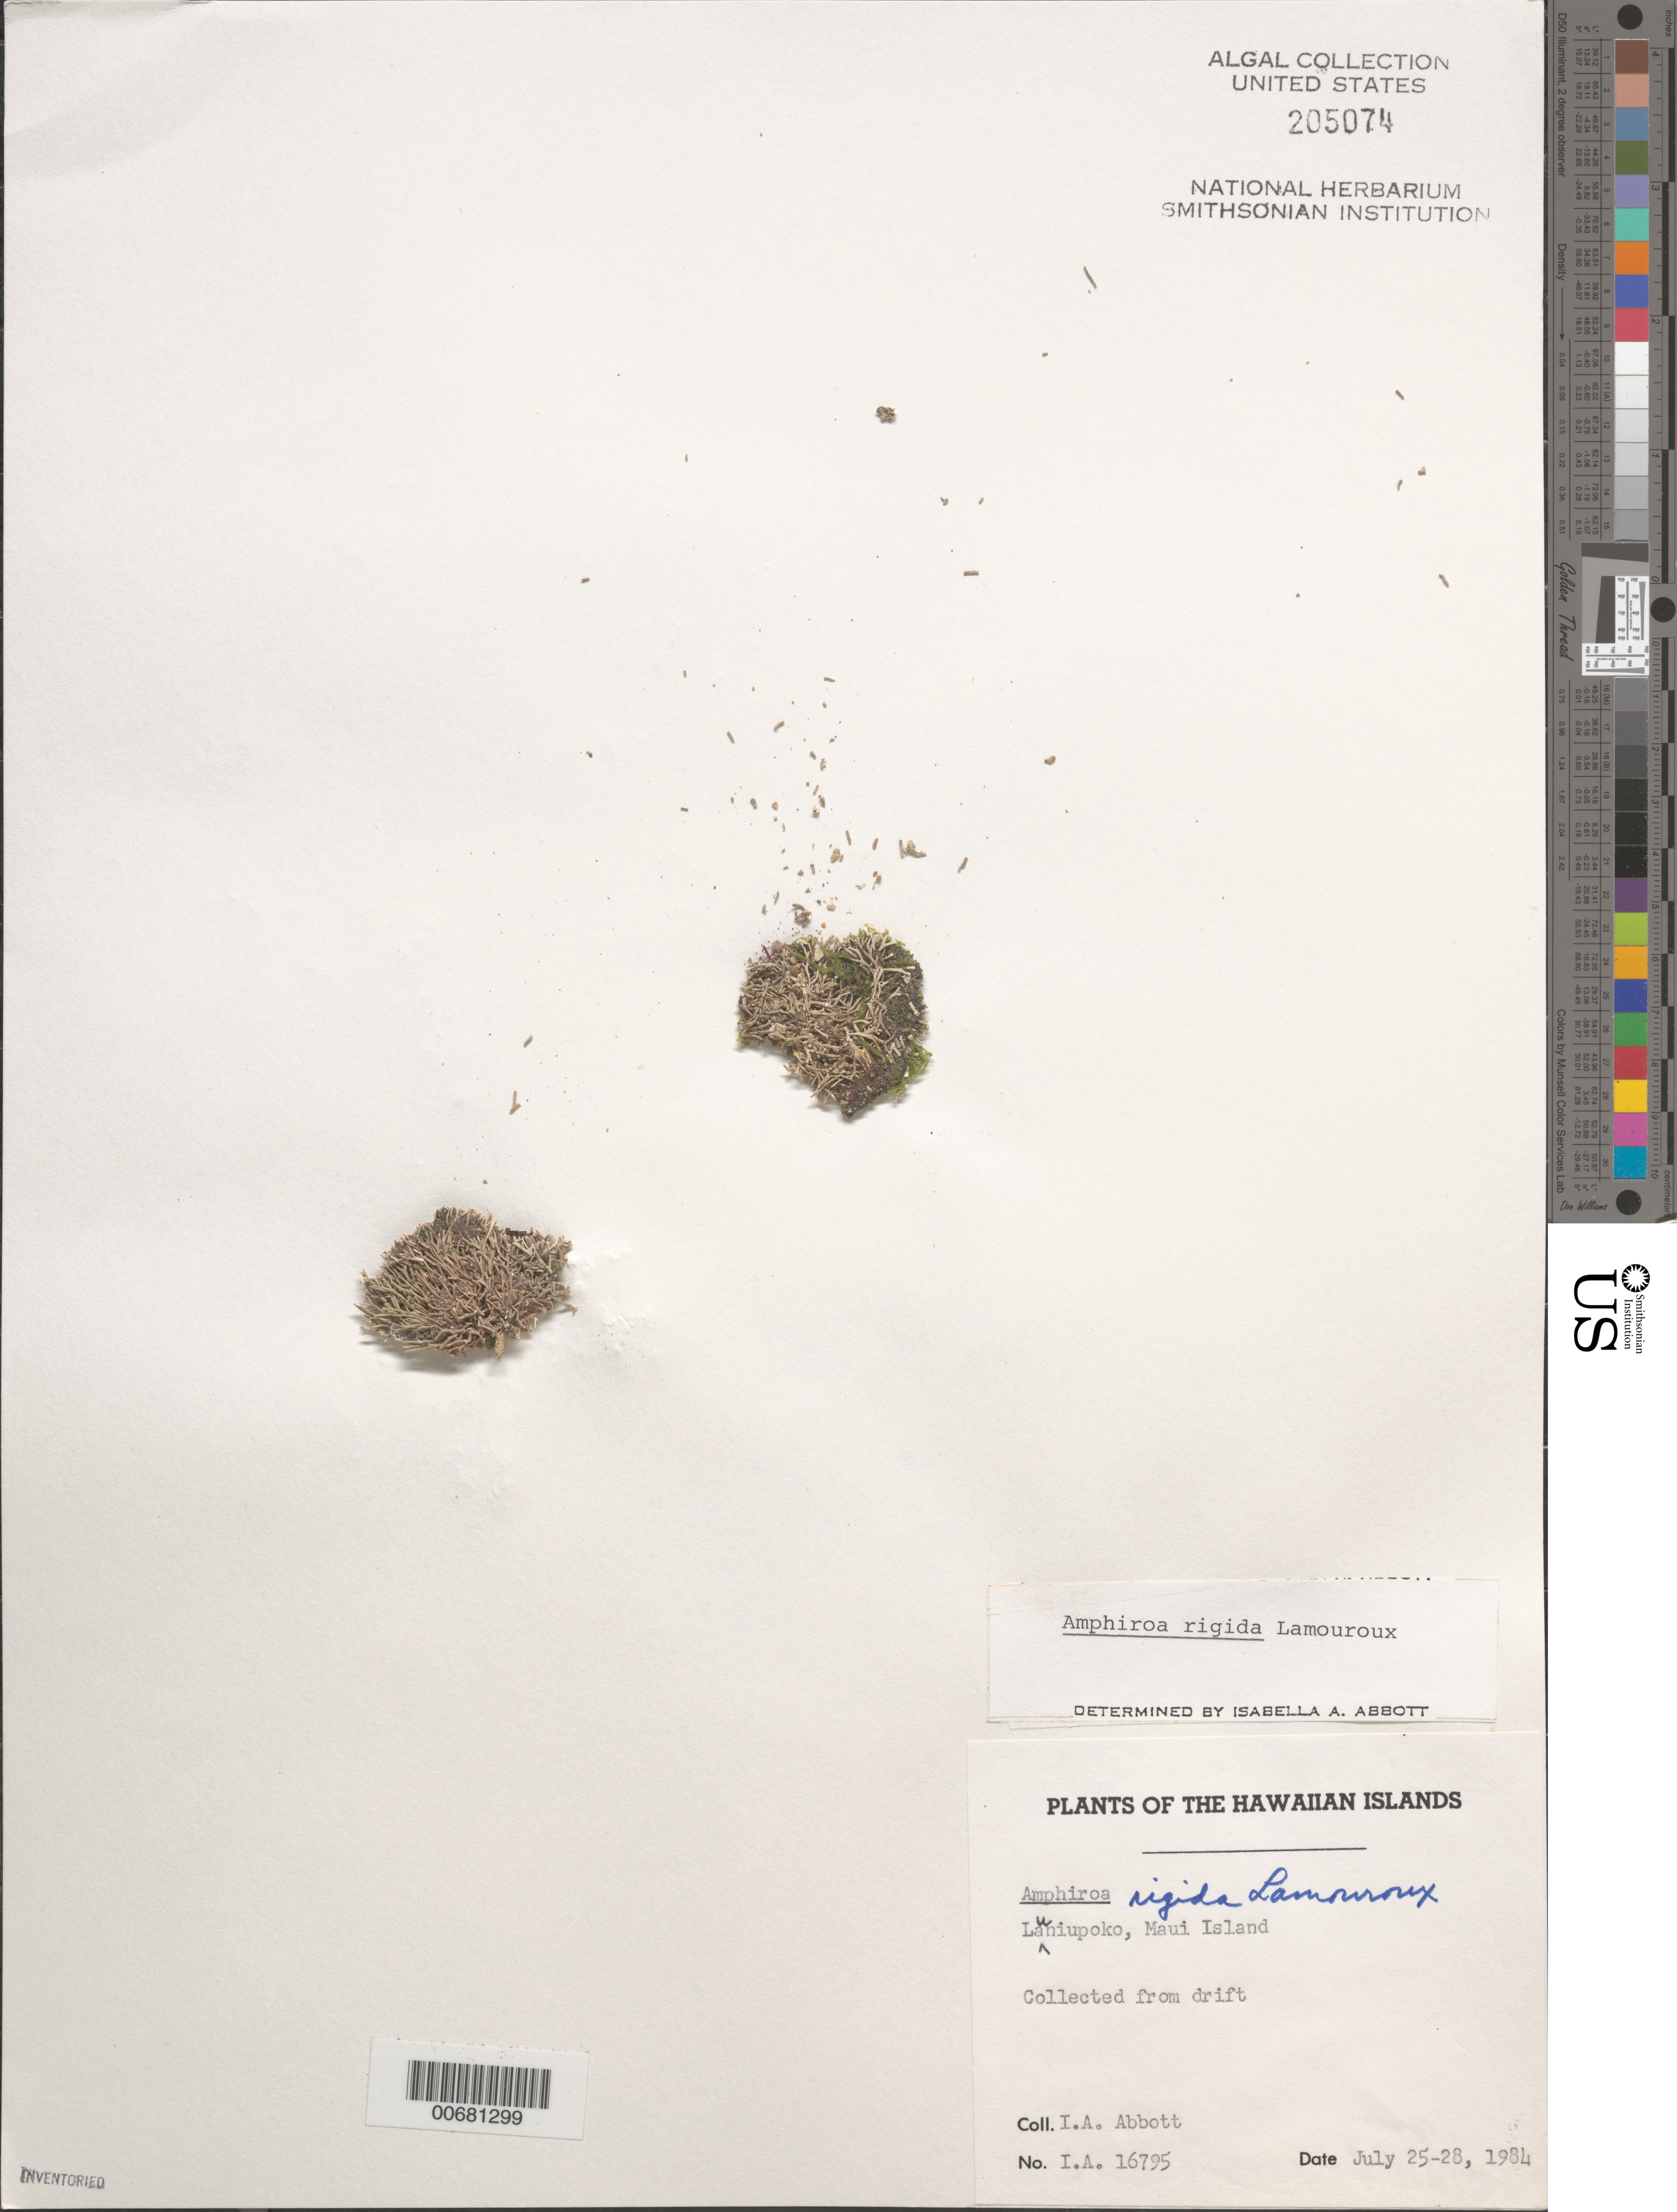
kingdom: Plantae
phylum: Rhodophyta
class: Florideophyceae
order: Corallinales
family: Lithophyllaceae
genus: Amphiroa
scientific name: Amphiroa rigida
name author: W.R. Taylor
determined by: Abbott, Isabella A.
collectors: I. A. Abbott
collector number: IAA 16795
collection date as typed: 25 Jul 1984 to 28 Jul 1984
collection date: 1984-07-25/1984-07-28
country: United States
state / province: Hawaii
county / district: Maui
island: Maui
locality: Launiupoko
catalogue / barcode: US 205074